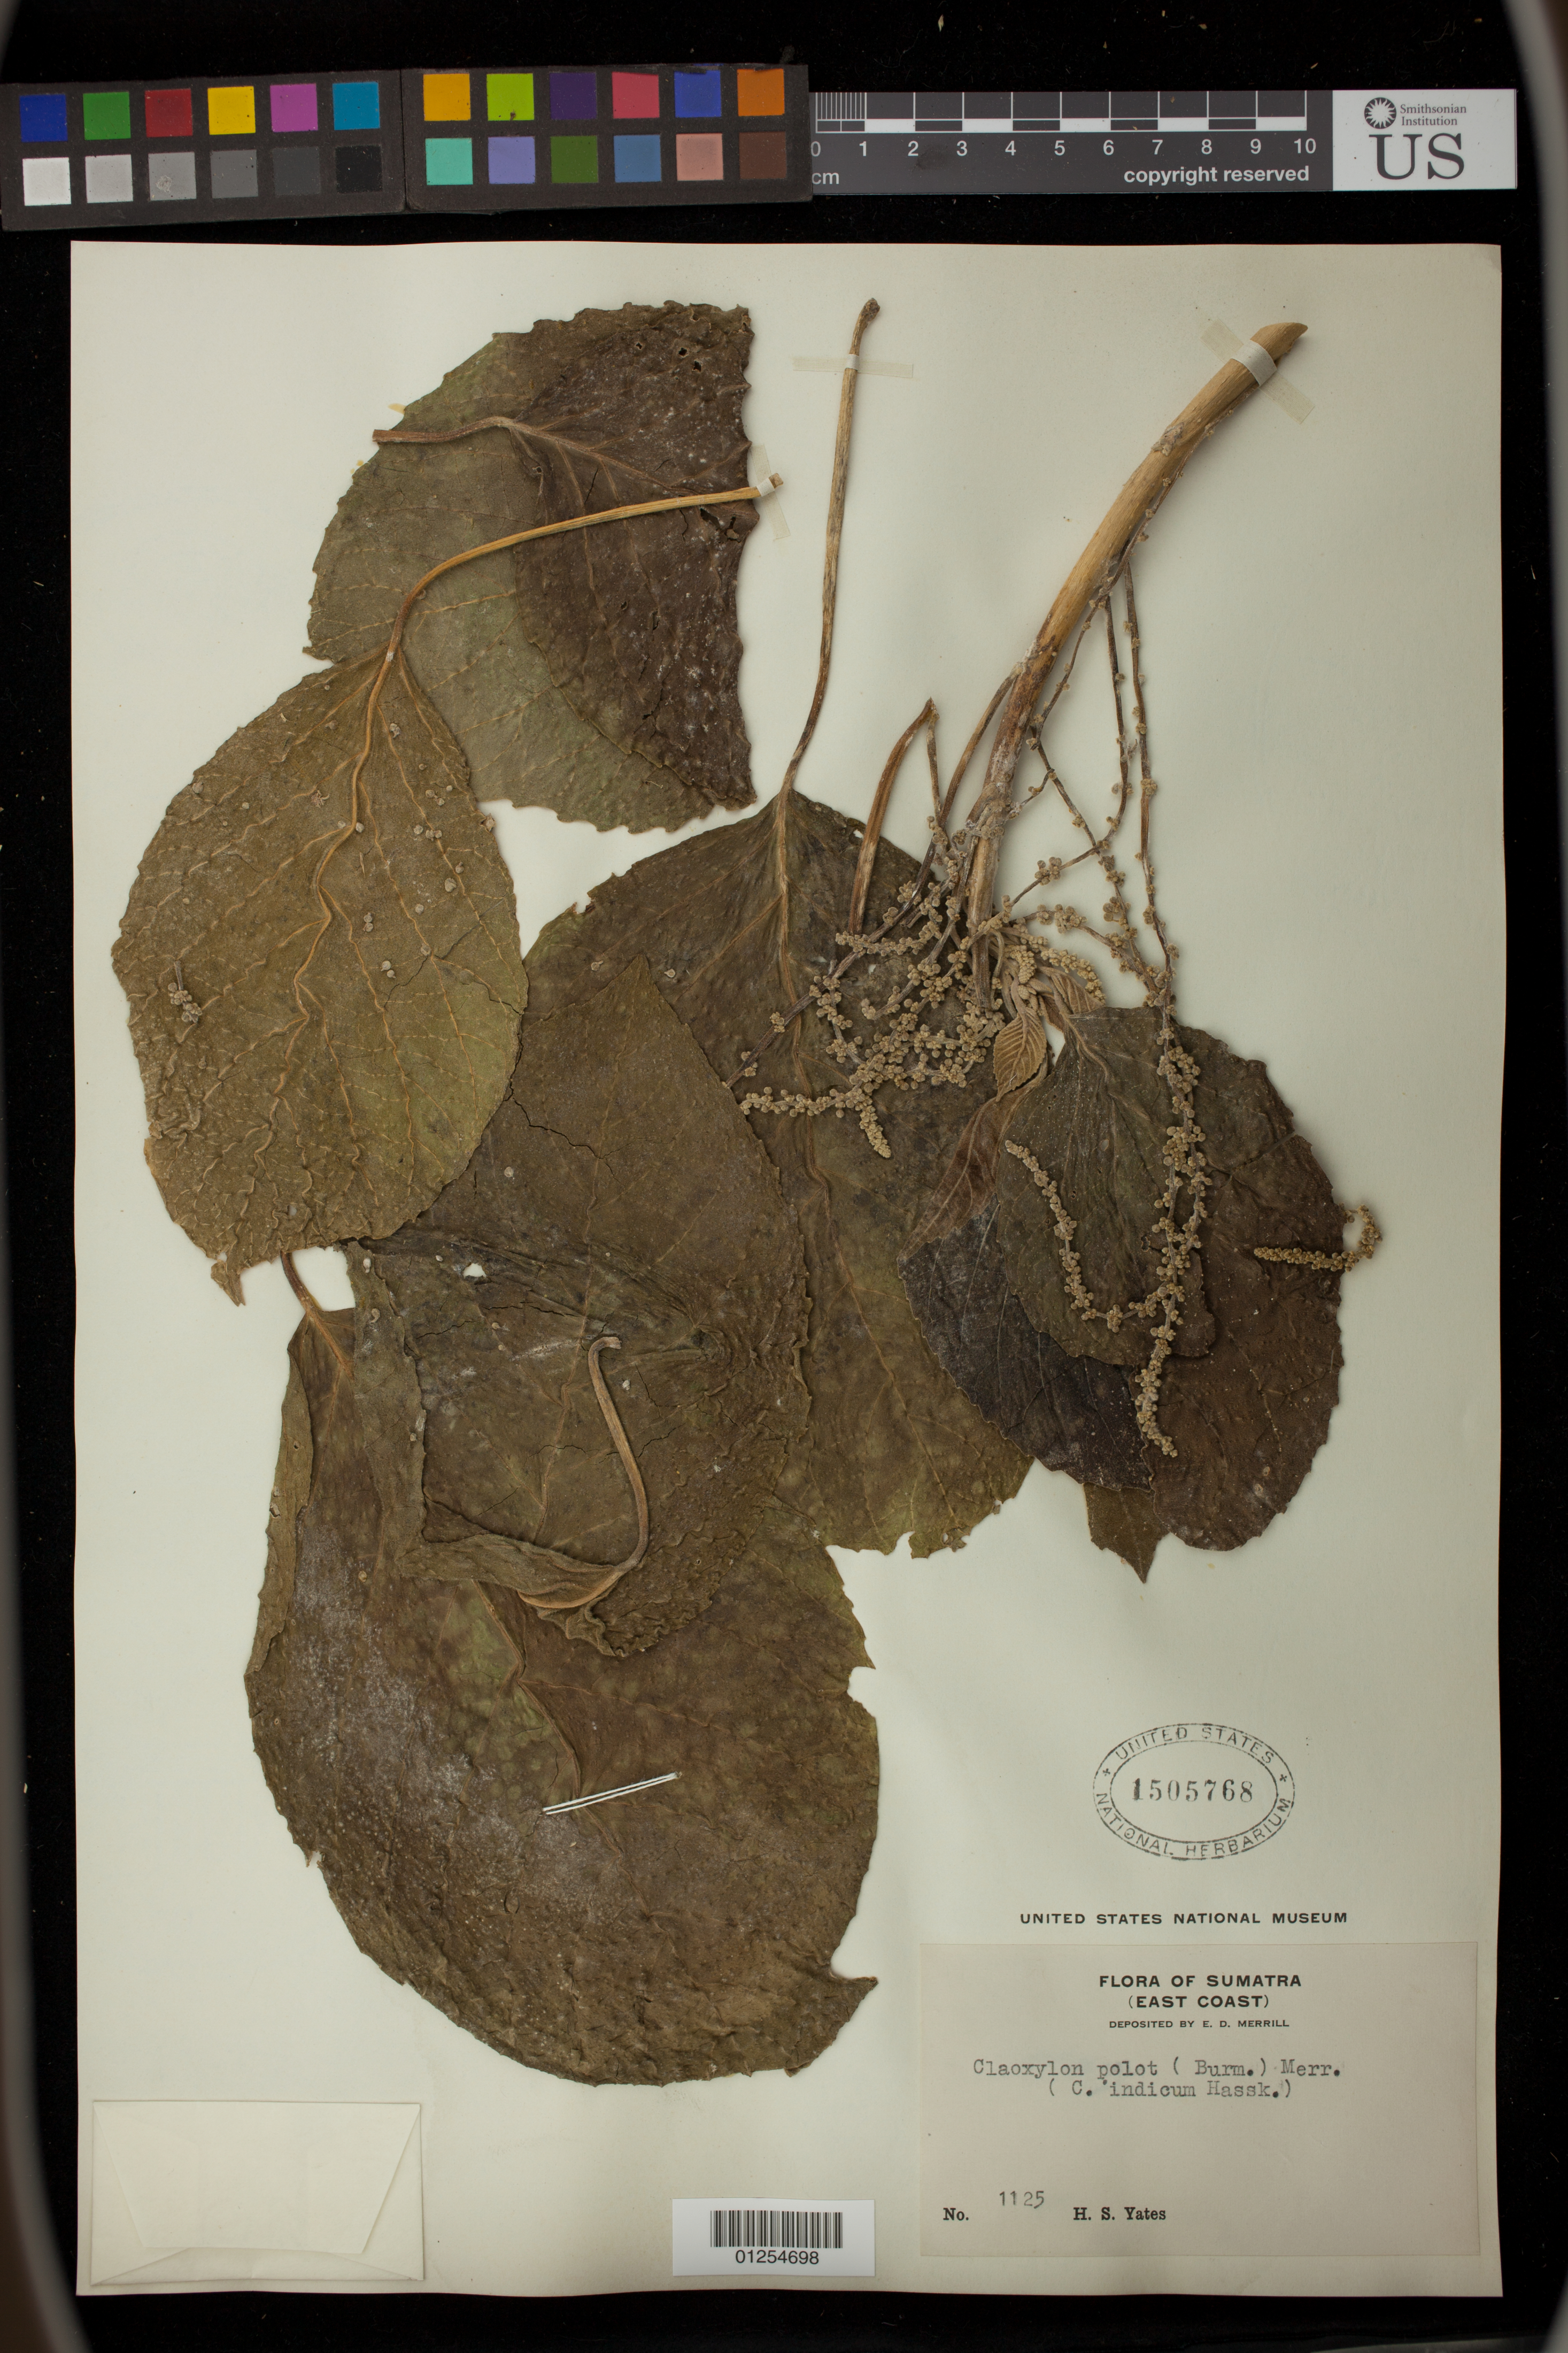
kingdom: Plantae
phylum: Tracheophyta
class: Magnoliopsida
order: Malpighiales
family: Euphorbiaceae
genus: Claoxylon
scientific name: Claoxylon indicum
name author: (Reinw. ex Blume) Hassk.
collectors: H. S. Yates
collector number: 1125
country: Indonesia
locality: East coast, Sumatra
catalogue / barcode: US 1505768